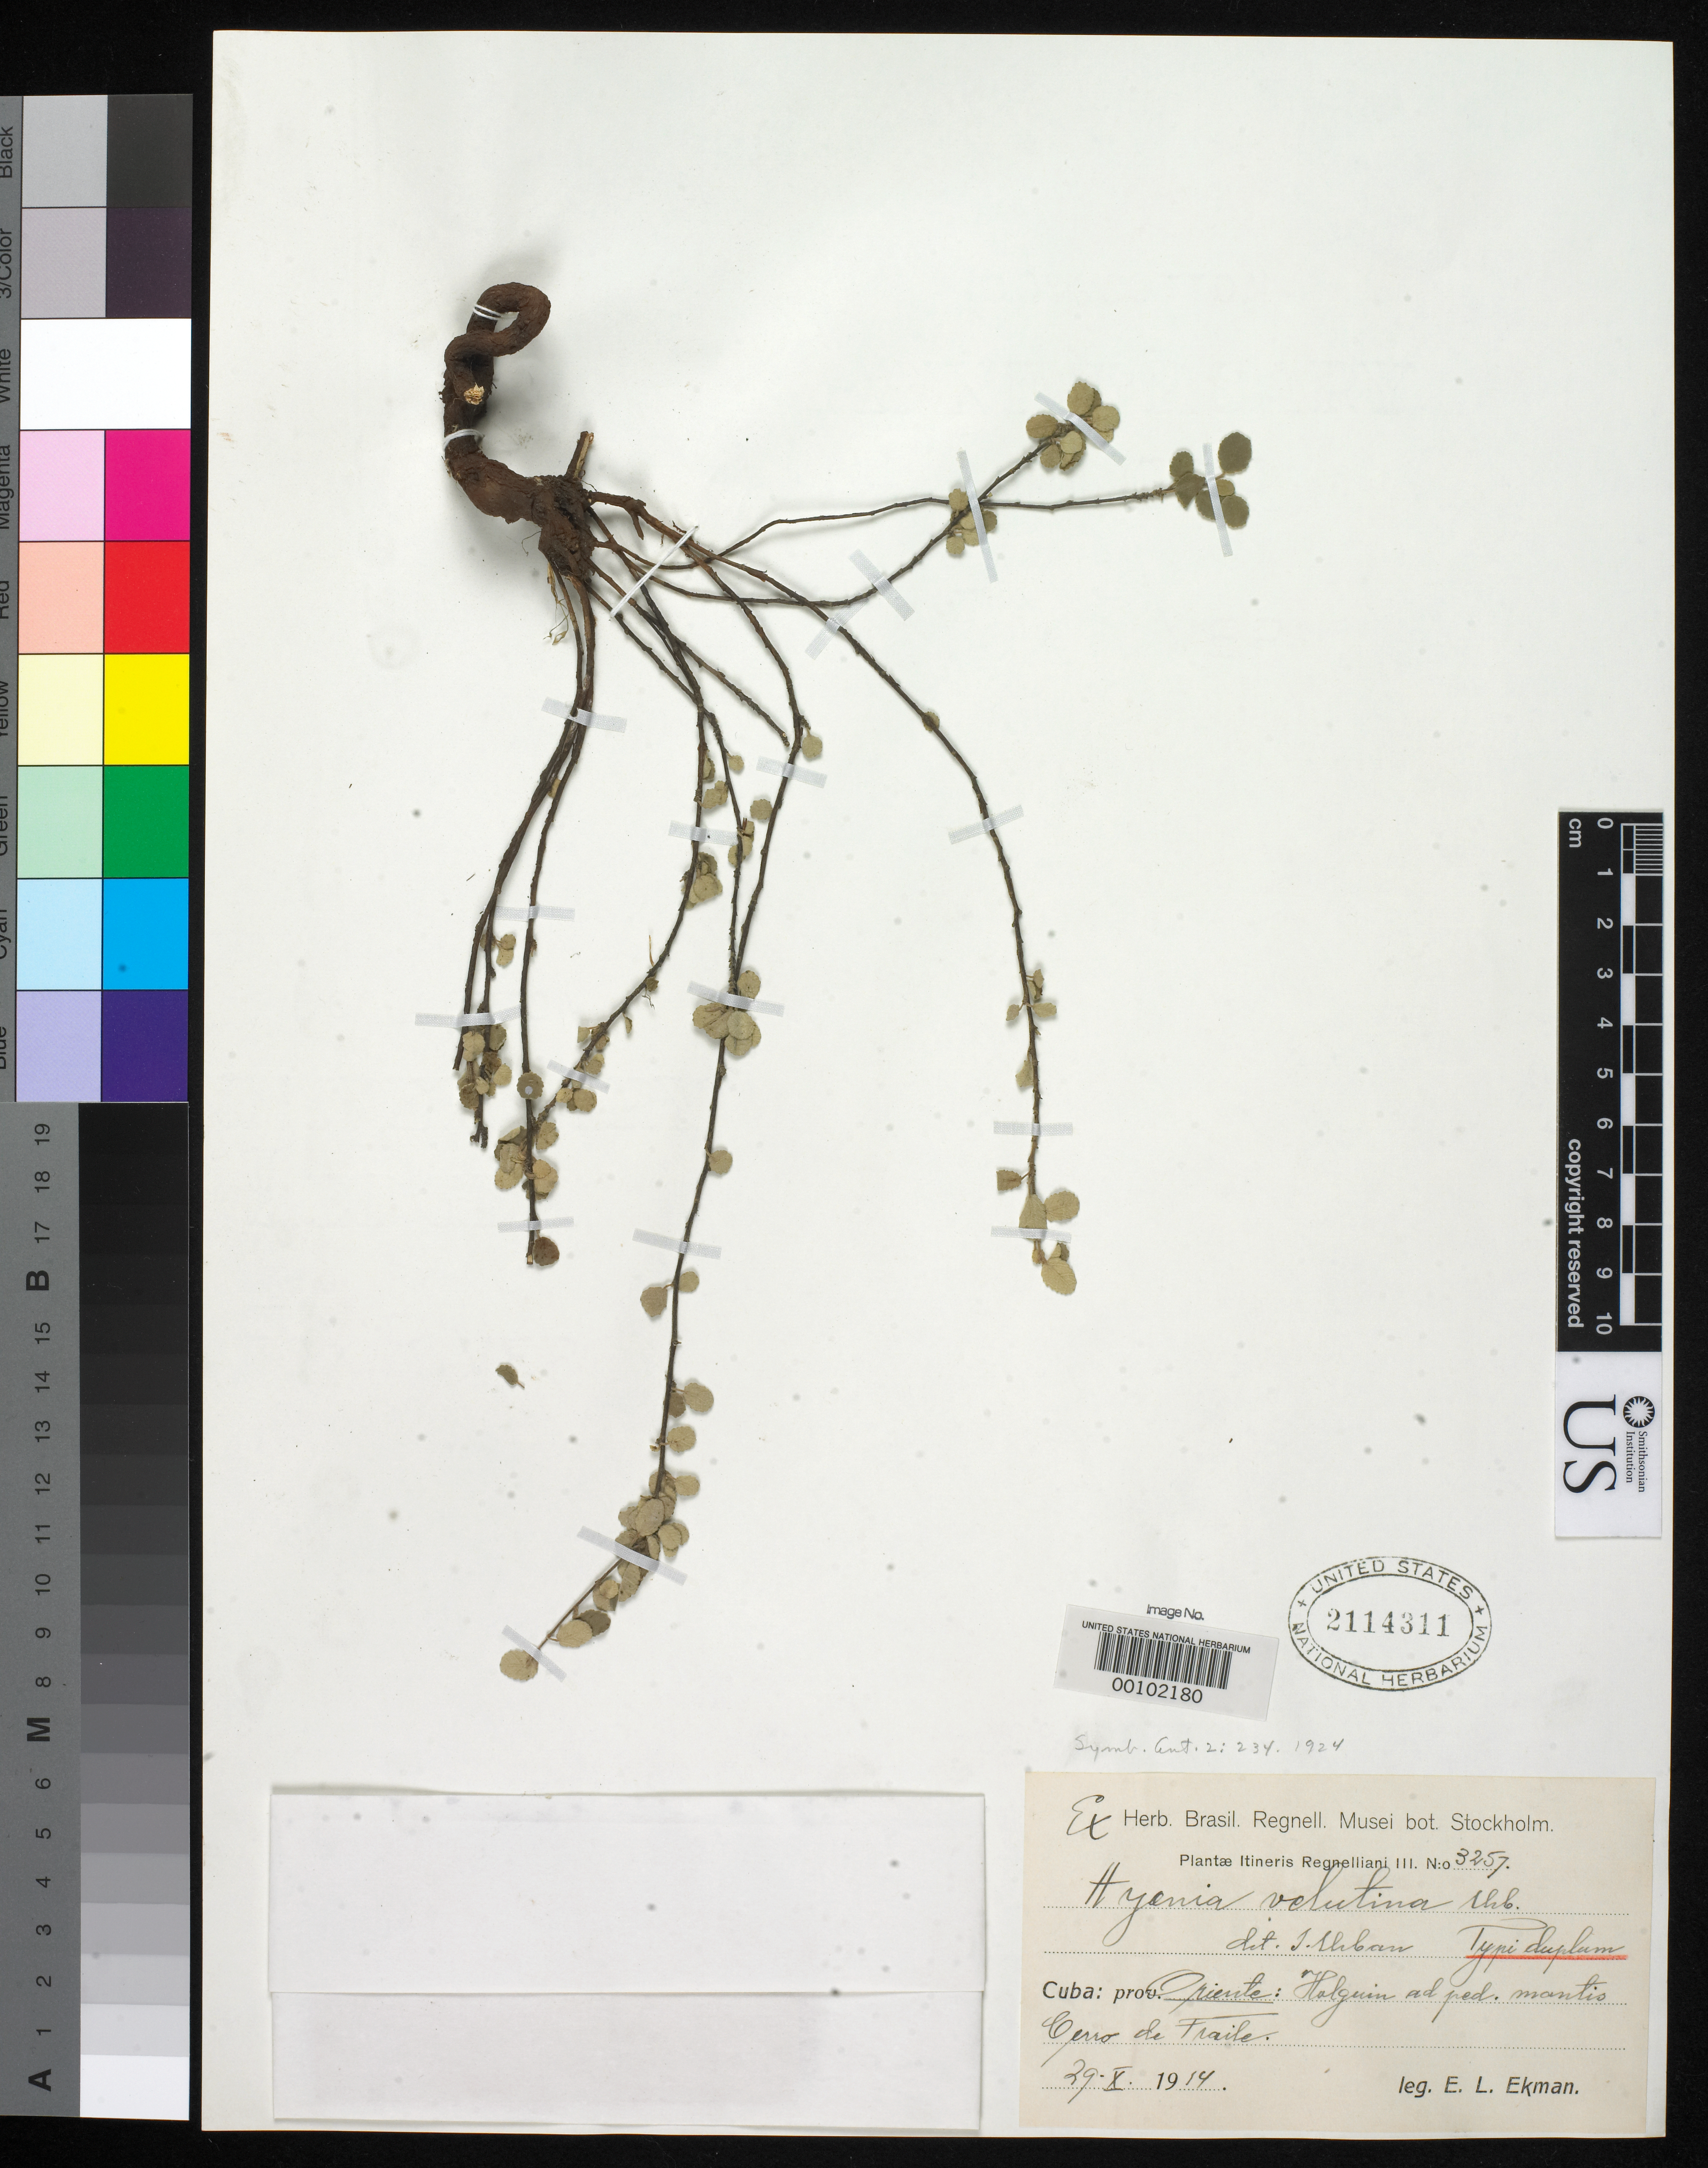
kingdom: Plantae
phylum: Tracheophyta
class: Magnoliopsida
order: Malvales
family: Malvaceae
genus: Ayenia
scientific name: Ayenia velutina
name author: Urb.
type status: Isotype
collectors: E. L. Ekman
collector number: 3257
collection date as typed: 29 Oct 1914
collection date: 1914-10-29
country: Cuba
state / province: Oriente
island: Greater Antilles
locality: Holguin, Cerro de Fraile.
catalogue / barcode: US 2114311